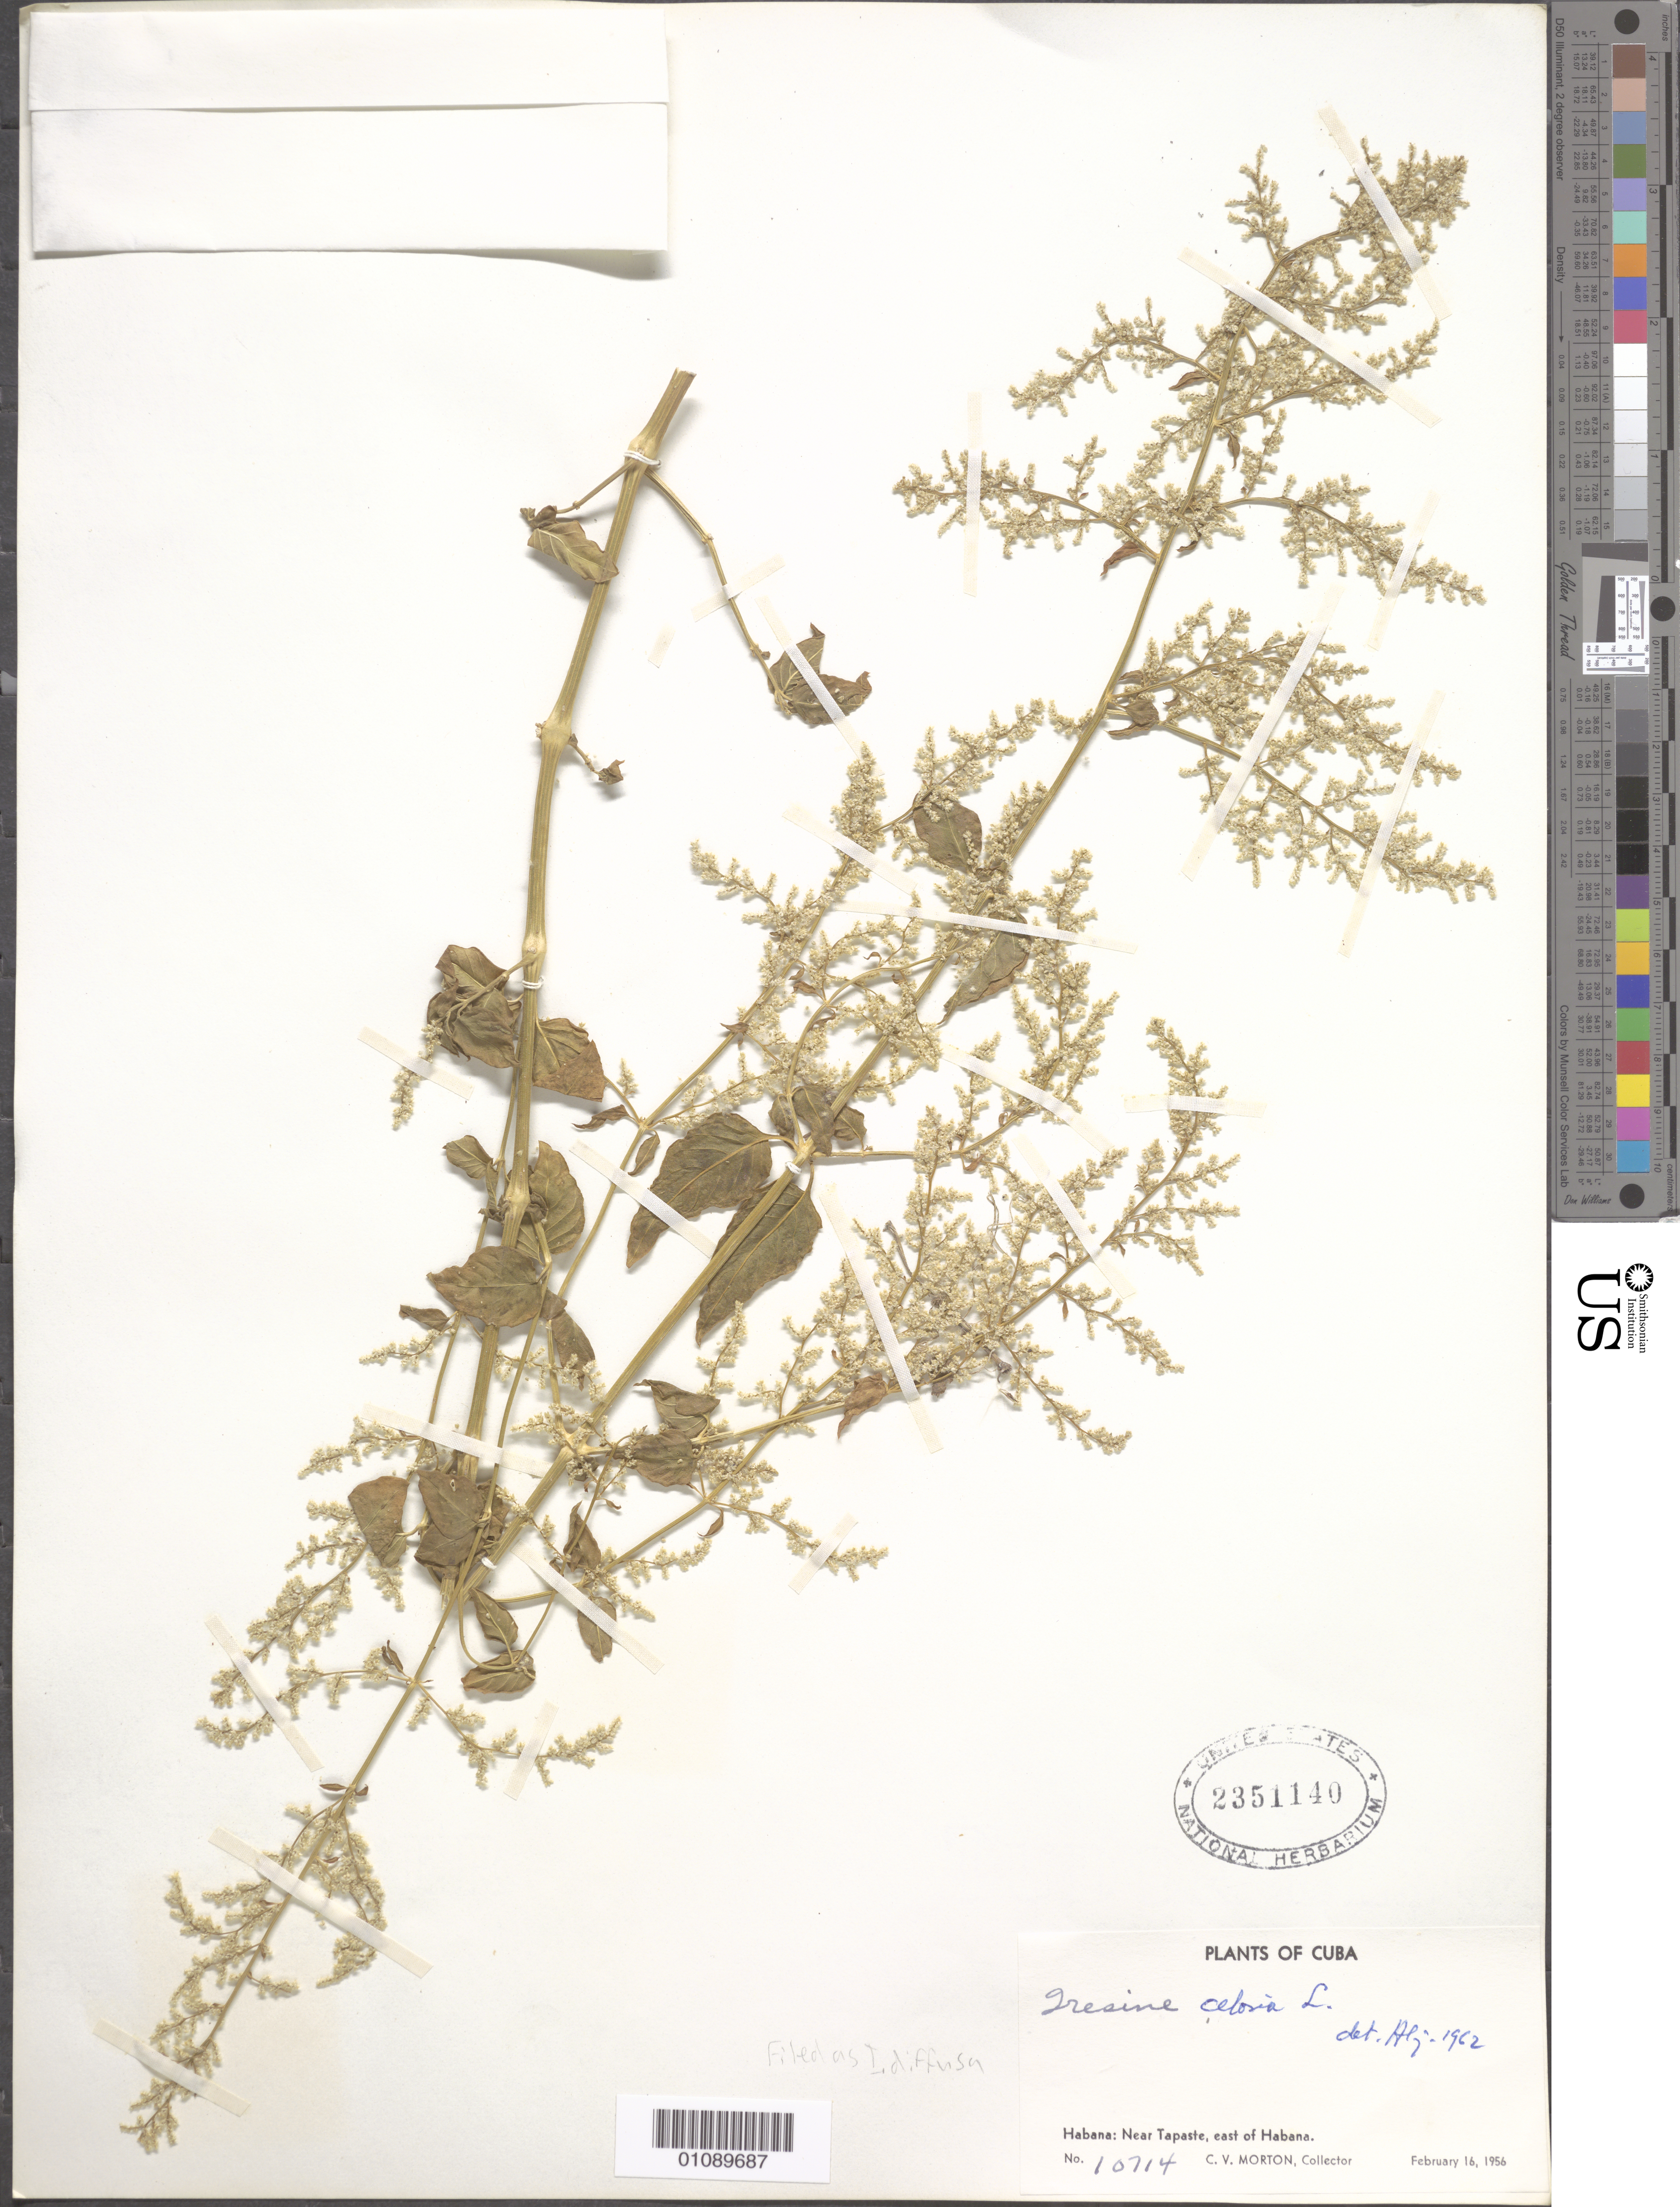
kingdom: Plantae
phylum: Tracheophyta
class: Magnoliopsida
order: Caryophyllales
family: Amaranthaceae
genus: Iresine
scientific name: Iresine diffusa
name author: Humb. & Bonpl. ex Willd.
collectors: C. V. Morton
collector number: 10714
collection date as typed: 16 Feb 1956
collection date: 1956-02-16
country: Cuba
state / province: La Habana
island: Cuba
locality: habana: Near Tapaste, E of Habana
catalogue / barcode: US 2351140